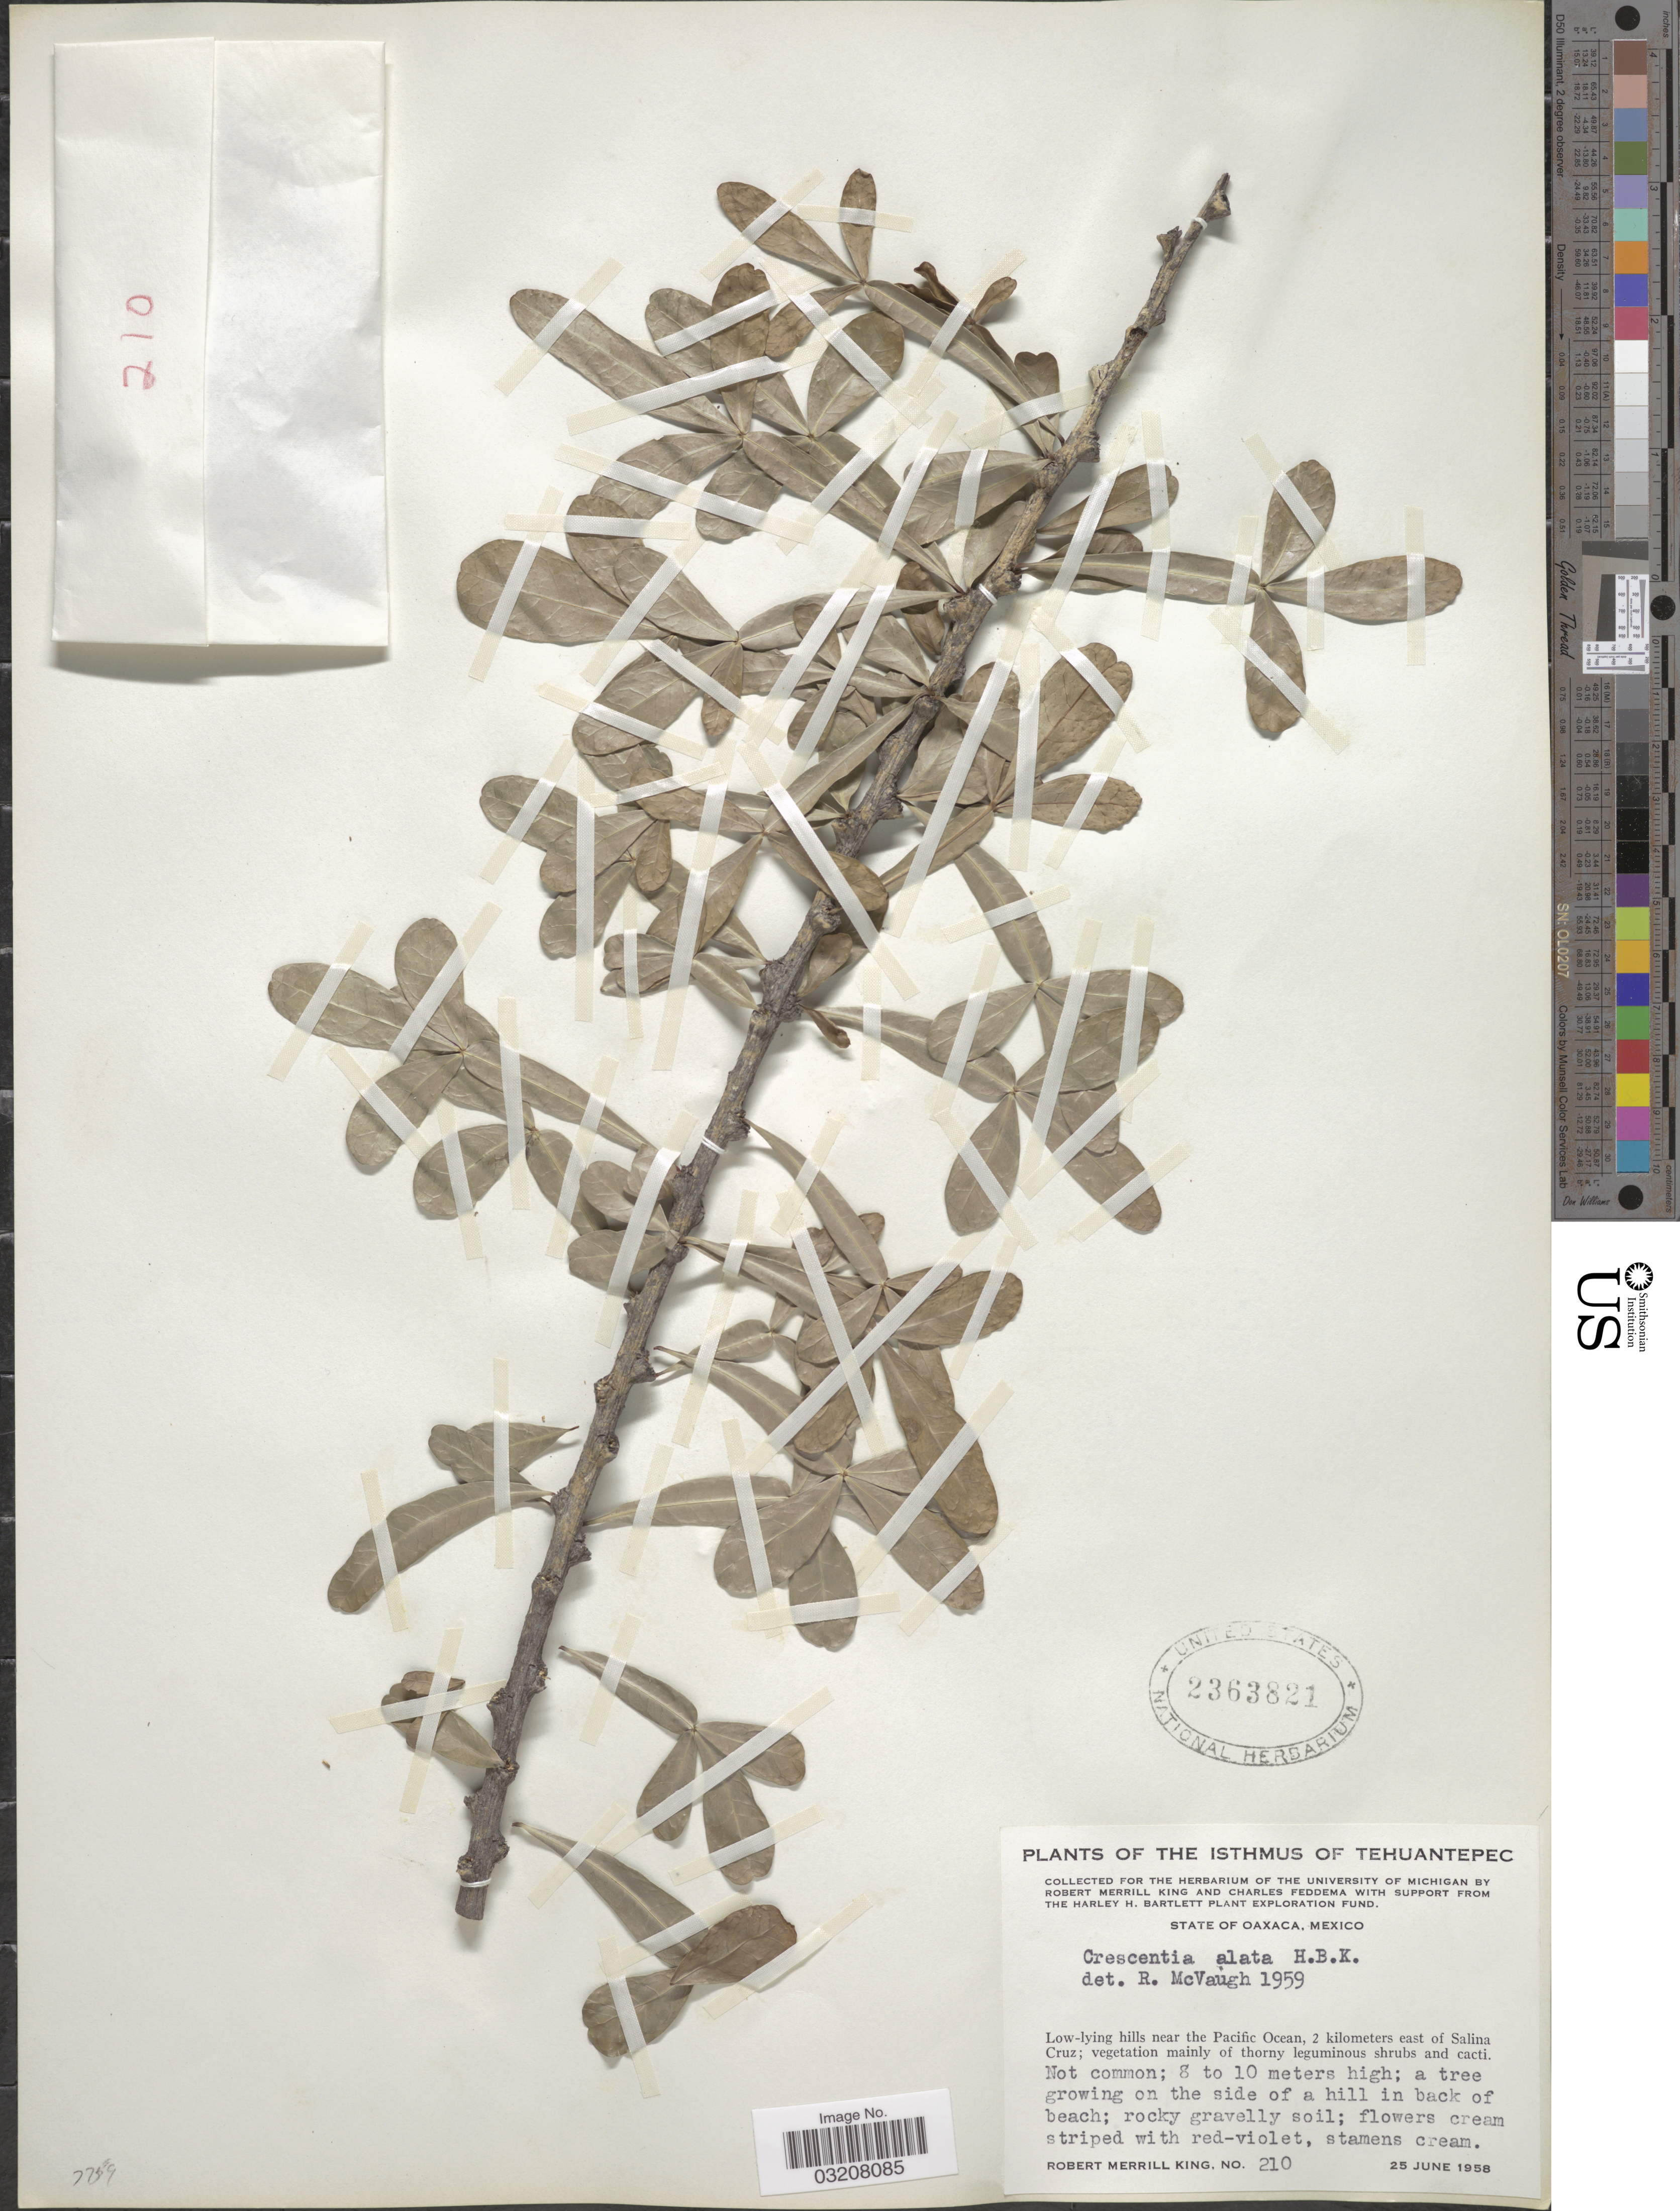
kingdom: Plantae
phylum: Tracheophyta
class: Magnoliopsida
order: Lamiales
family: Bignoniaceae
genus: Crescentia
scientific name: Crescentia alata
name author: Kunth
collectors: R. M. King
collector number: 210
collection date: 1958-06-25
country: Mexico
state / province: Oaxaca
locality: The Isthmus of Tehuantepec. Low-lying hills near the Pacific Ocean, 2 kilometers east of Salina Cruz.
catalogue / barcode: US 2363821